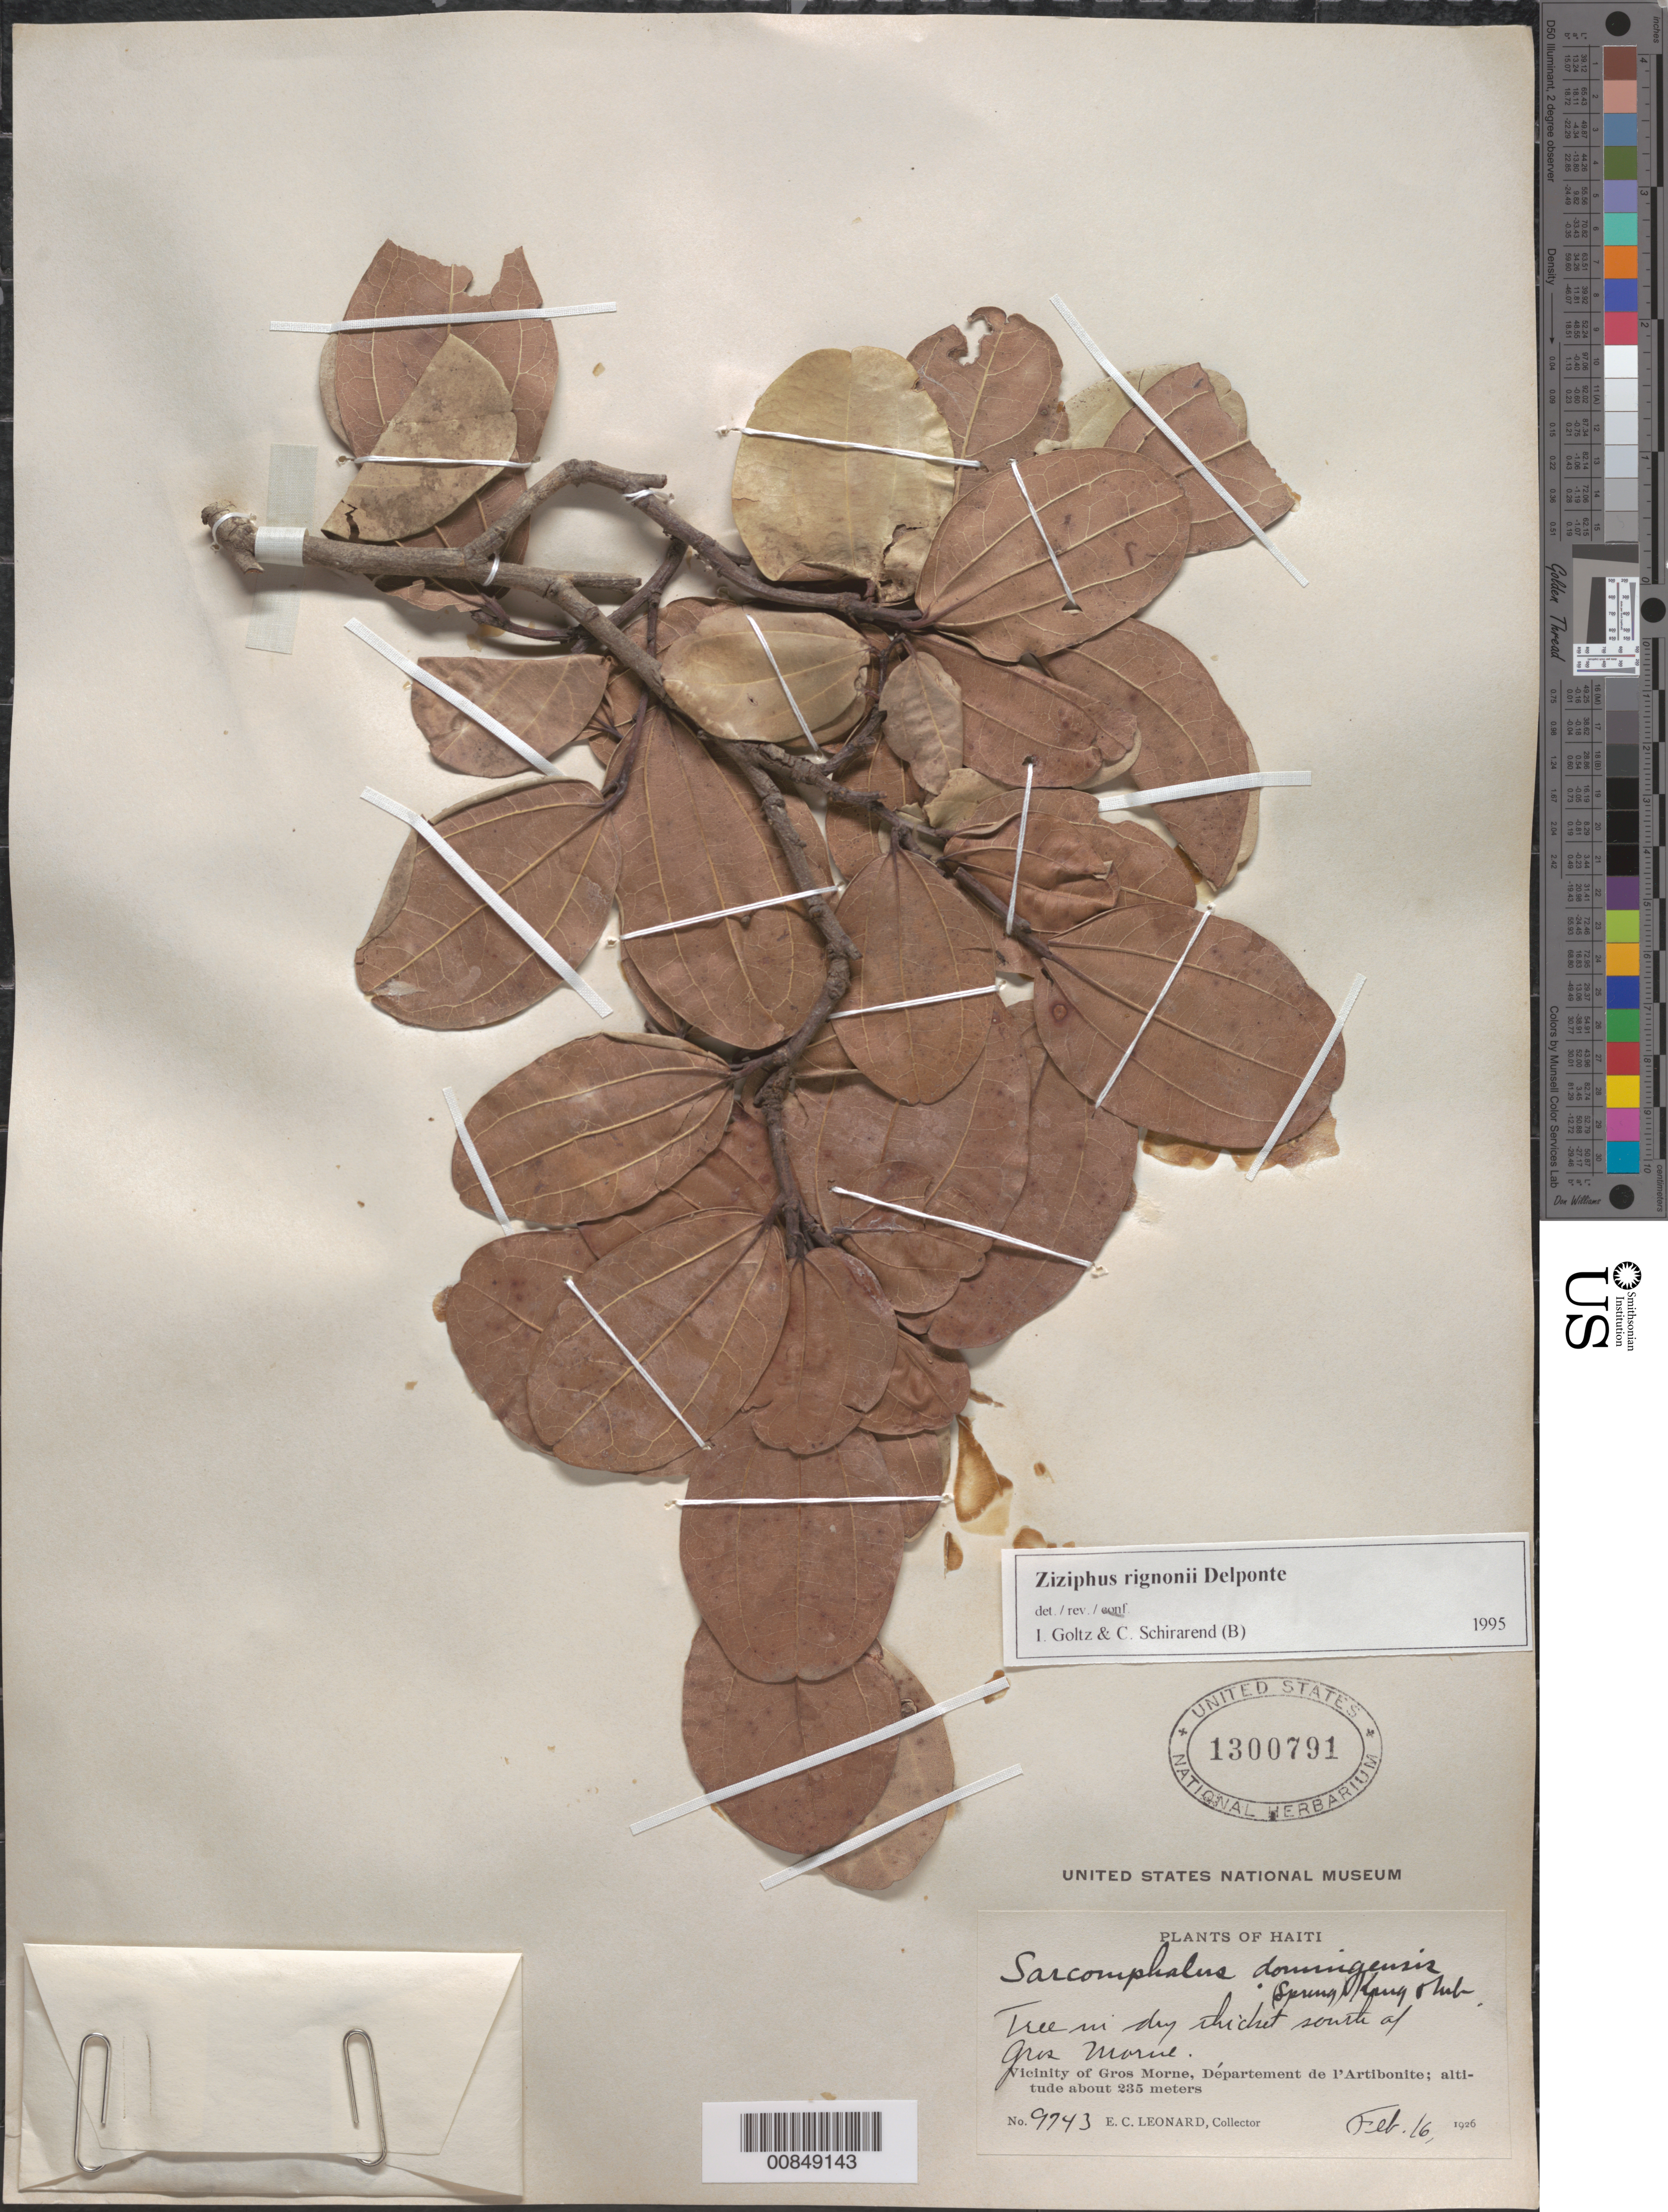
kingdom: Plantae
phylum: Tracheophyta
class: Magnoliopsida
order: Rosales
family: Rhamnaceae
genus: Sarcomphalus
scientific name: Sarcomphalus domingensis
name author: (Spreng.) Krug & Urb.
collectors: E. C. Leonard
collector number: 9743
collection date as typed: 16 Feb 1926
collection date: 1926-02-16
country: Haiti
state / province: Artibonite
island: Hispaniola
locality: Vicinity of Gros Morne, S of town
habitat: In dry thicket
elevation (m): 235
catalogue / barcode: US 1300791